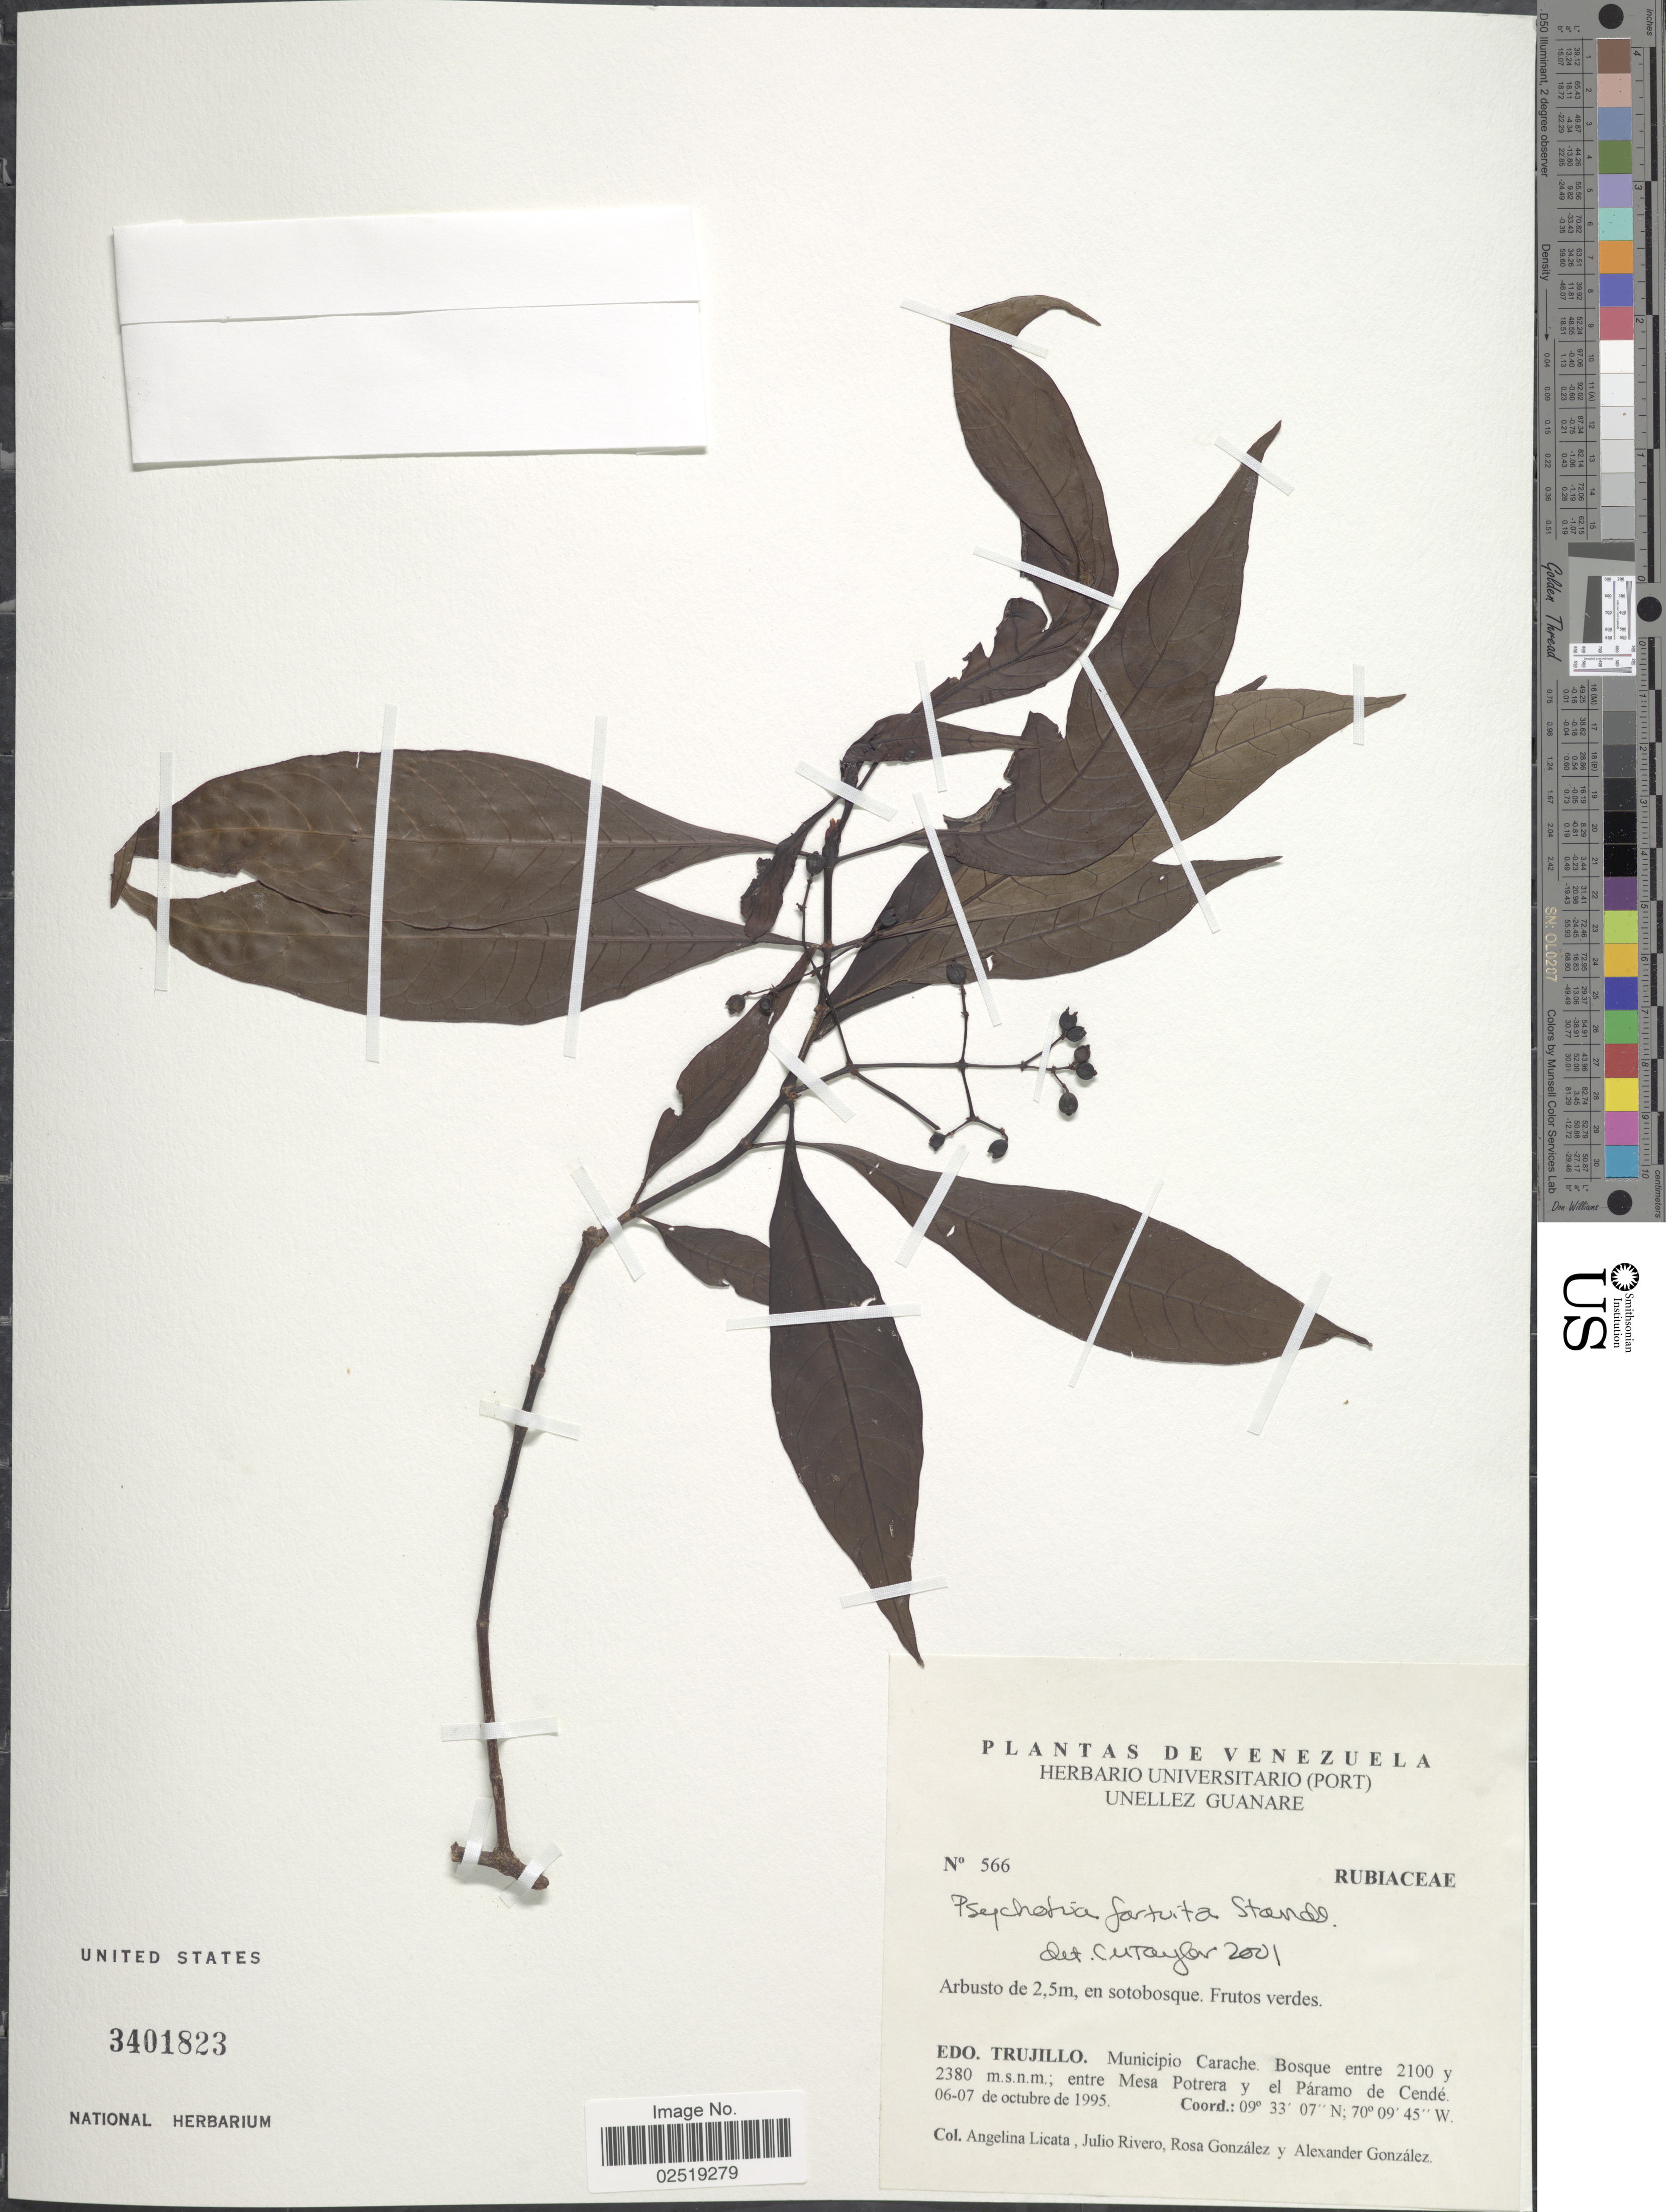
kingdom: Plantae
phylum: Tracheophyta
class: Magnoliopsida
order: Gentianales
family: Rubiaceae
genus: Psychotria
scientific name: Psychotria fortuita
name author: Standl.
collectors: A. Licata, J. Rivero, R. Gonzalez & A. C. González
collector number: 566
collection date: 1995-10-06/1995-10-07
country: Venezuela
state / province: Trujillo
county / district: Carache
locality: Mesa Potrera y el Páramo de Cendé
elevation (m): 2100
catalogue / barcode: US 3401823